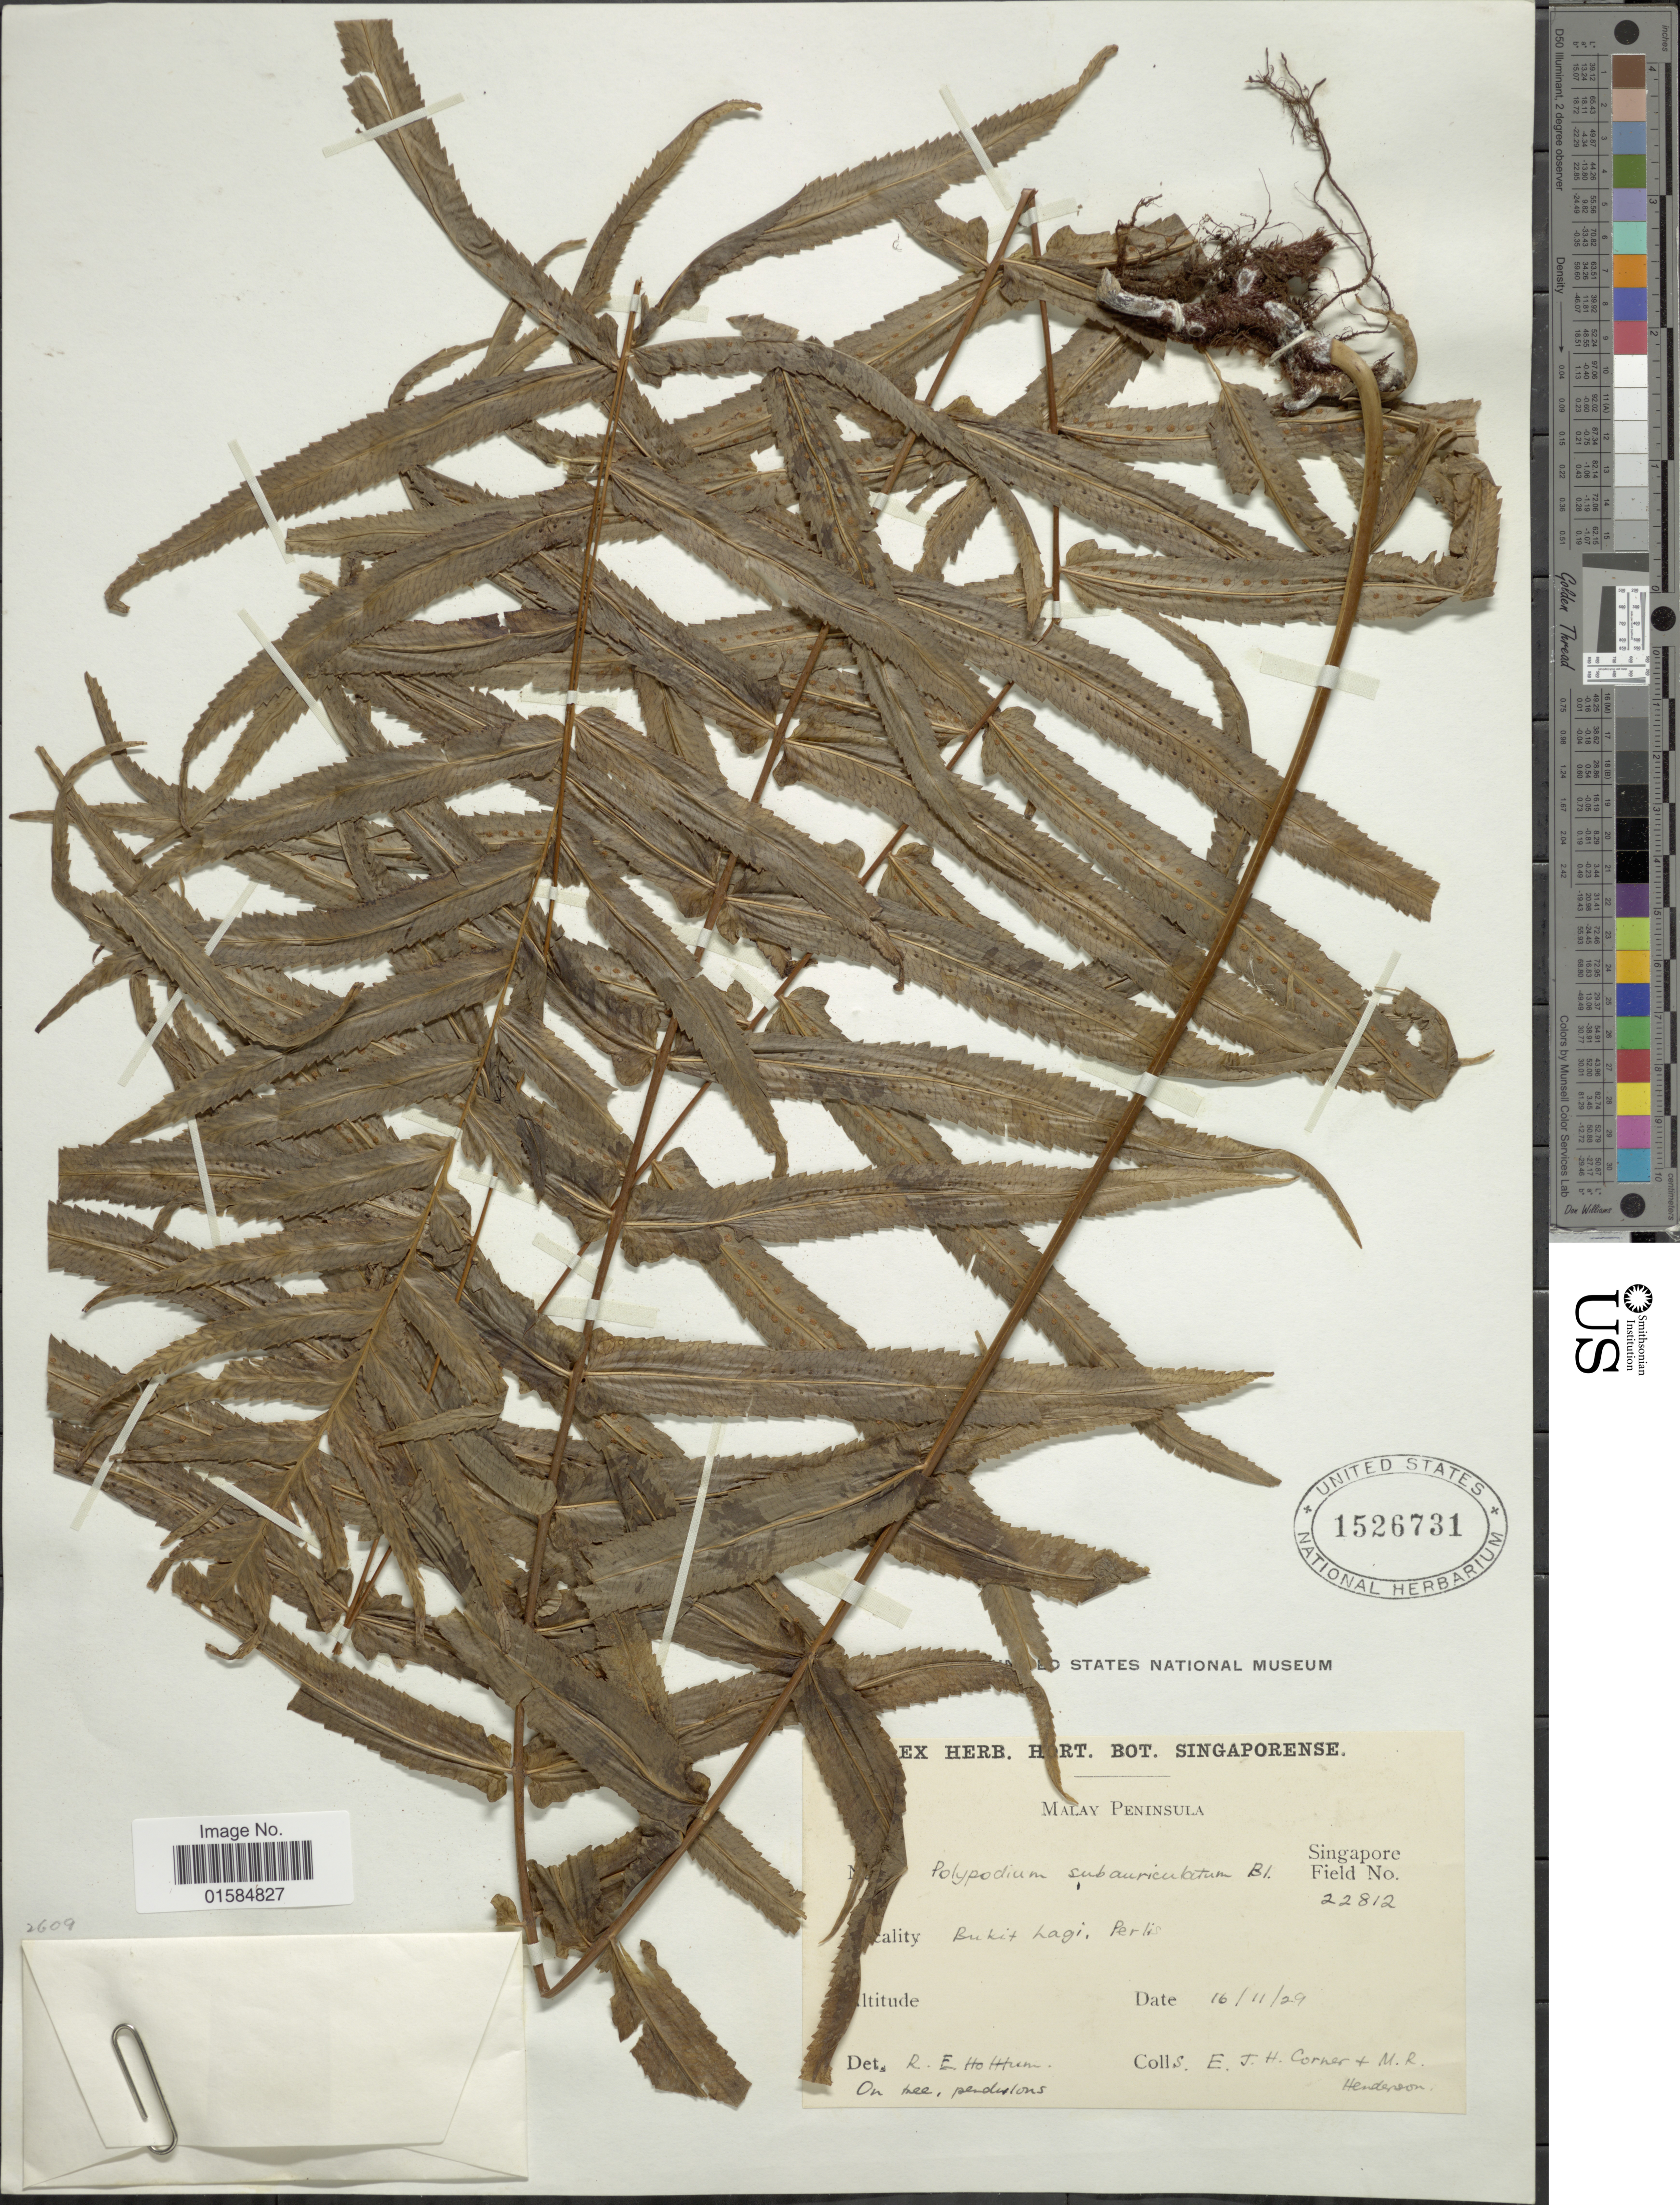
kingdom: Plantae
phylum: Tracheophyta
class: Polypodiopsida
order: Polypodiales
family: Polypodiaceae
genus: Goniophlebium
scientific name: Goniophlebium subauriculatum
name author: (Blume) C. Presl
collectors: E. Corner & M. Henderson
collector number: Singapore Field 22812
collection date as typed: Transcribed d/m/y: 16/11/29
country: Malaysia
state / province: Perlis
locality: Malay Peninsula, Bukit Lai, Perlis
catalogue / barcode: US 1526731